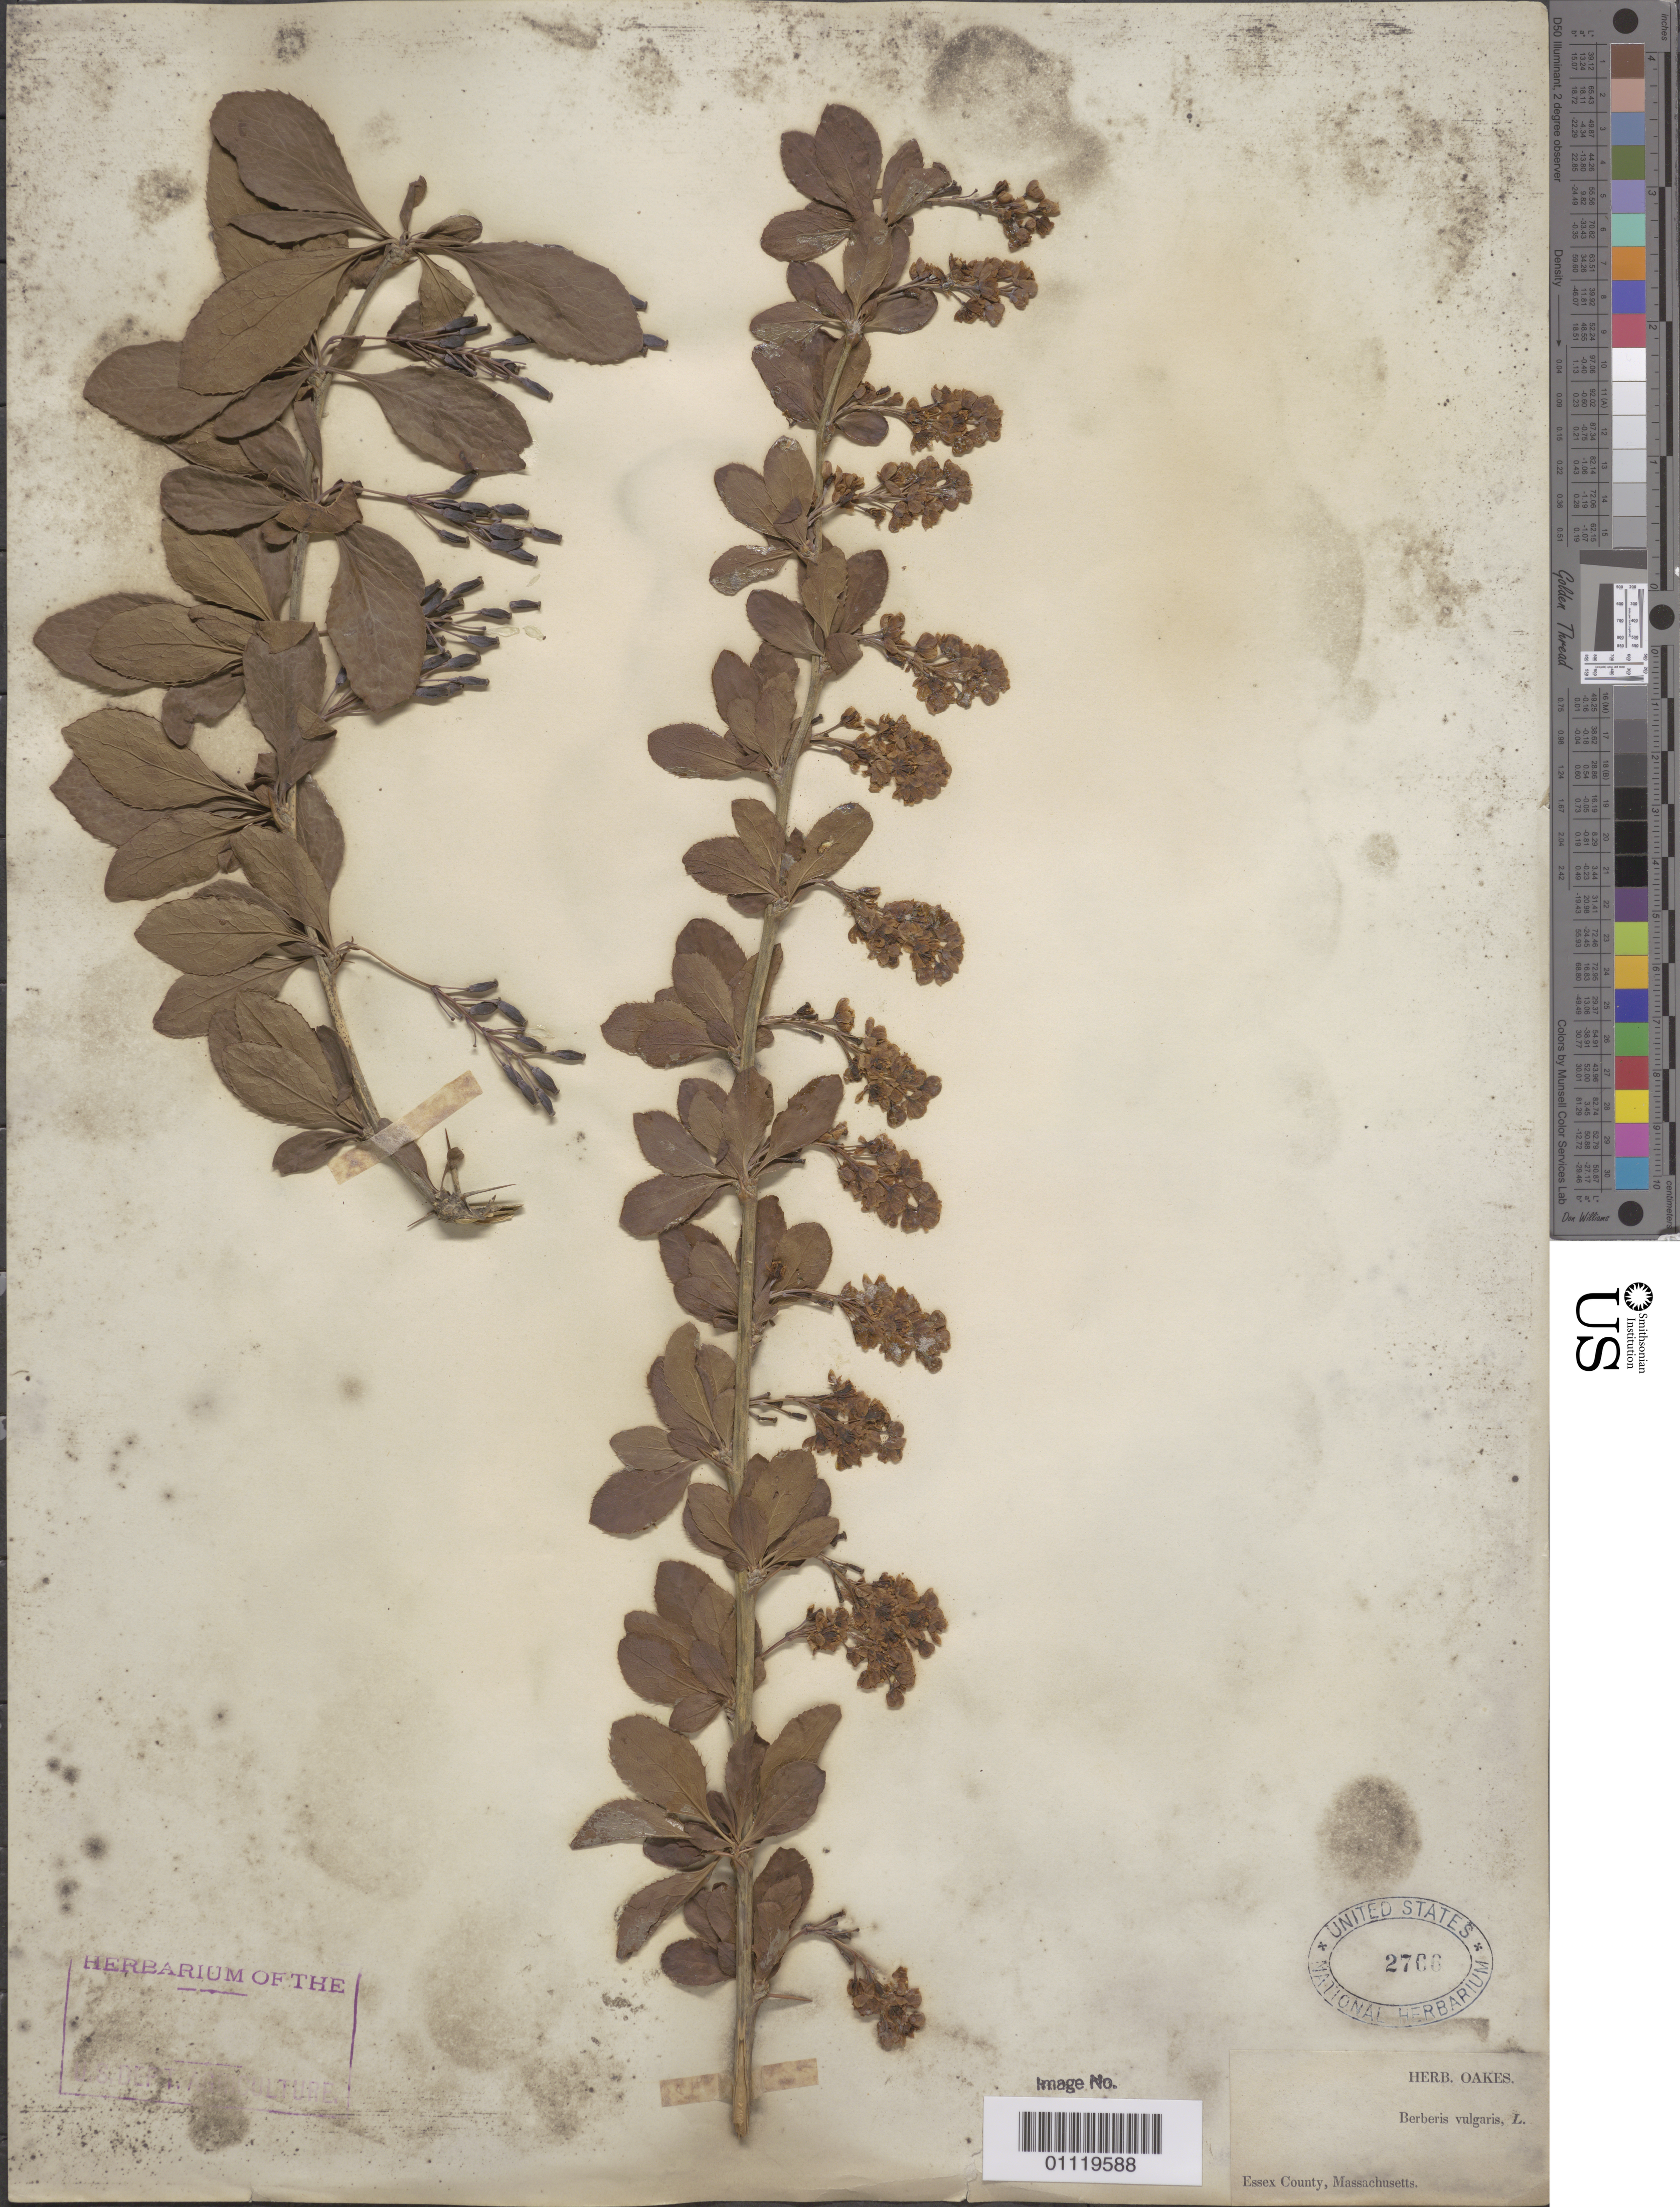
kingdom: Plantae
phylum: Tracheophyta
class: Magnoliopsida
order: Ranunculales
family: Berberidaceae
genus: Berberis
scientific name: Berberis vulgaris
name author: L.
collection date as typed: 18--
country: United States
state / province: Massachusetts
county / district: Essex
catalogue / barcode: US 2766